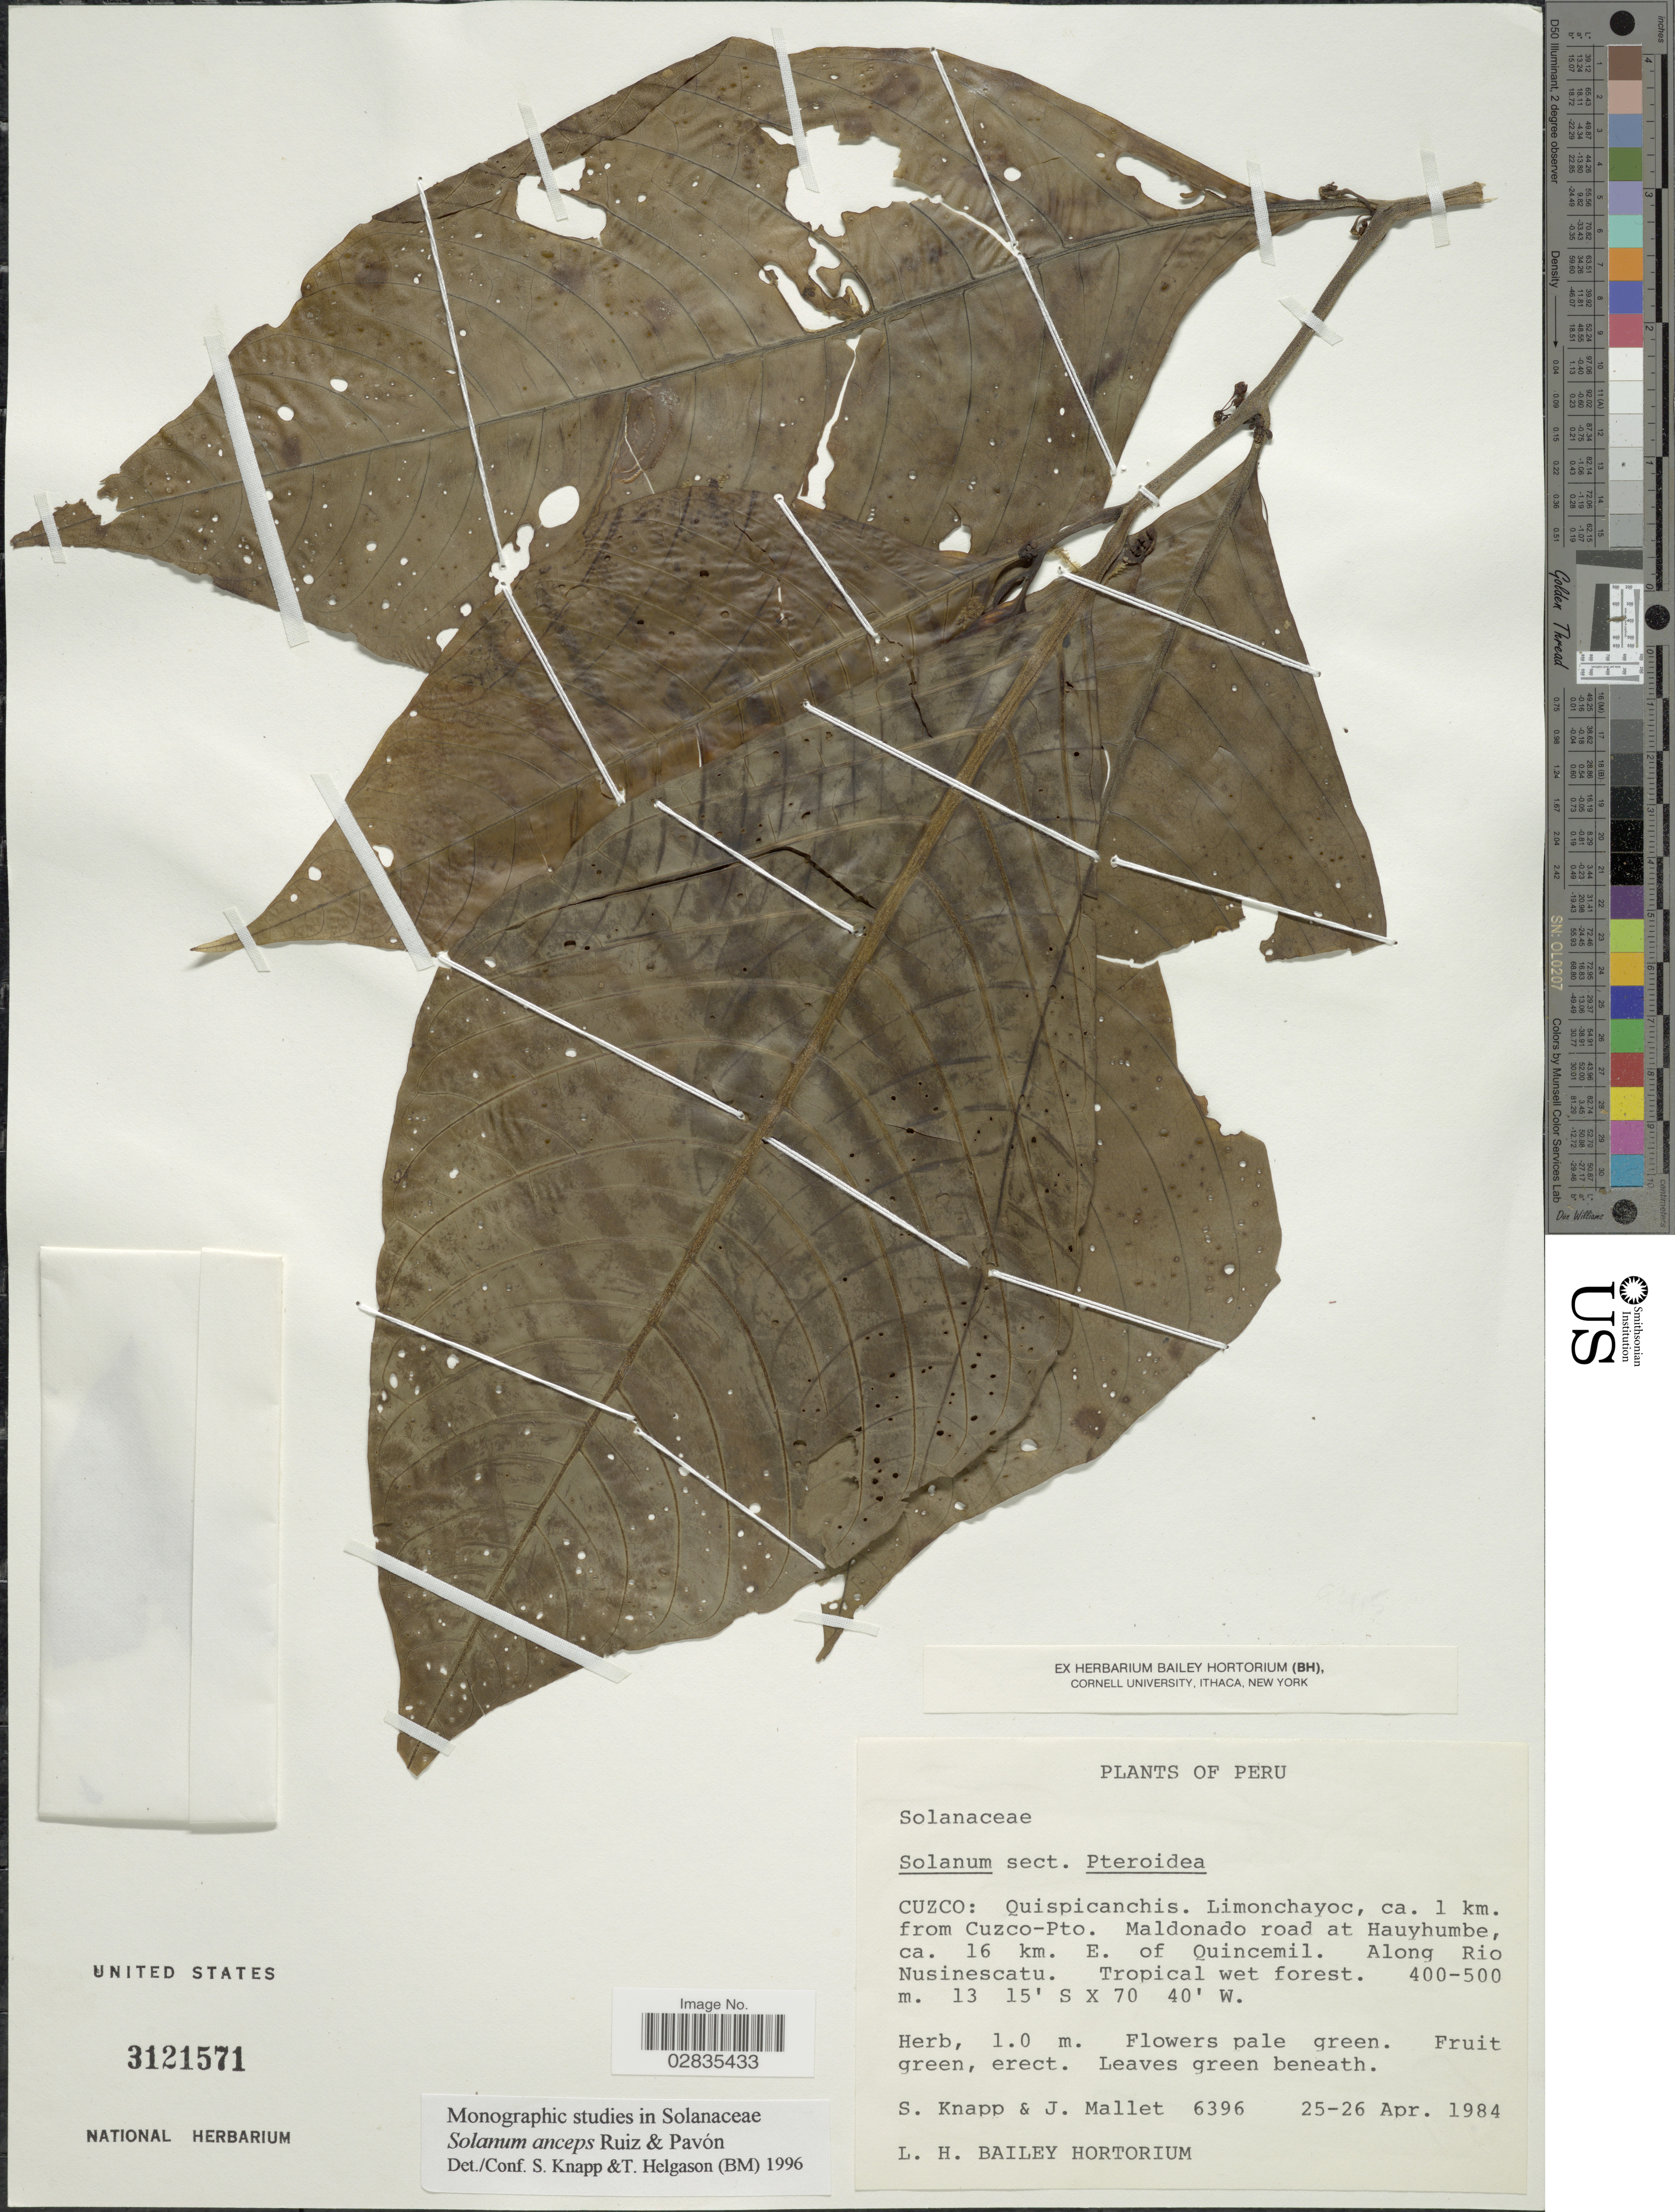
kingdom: Plantae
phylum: Tracheophyta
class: Magnoliopsida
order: Solanales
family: Solanaceae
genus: Solanum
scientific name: Solanum anceps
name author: Ruiz & Pav.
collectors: S. Knapp & J. Mallet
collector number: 6396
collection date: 1984-04-25/1984-04-26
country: Peru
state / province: Cusco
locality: Quispicanchis, Limonchayoc, ca. 1 km. from Cuzco-Pto. Maldonado road at Hauyhumbe, ca. 16 km. E. of Quincemil, along Rio Nusinescatu.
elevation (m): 400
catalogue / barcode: US 3121571